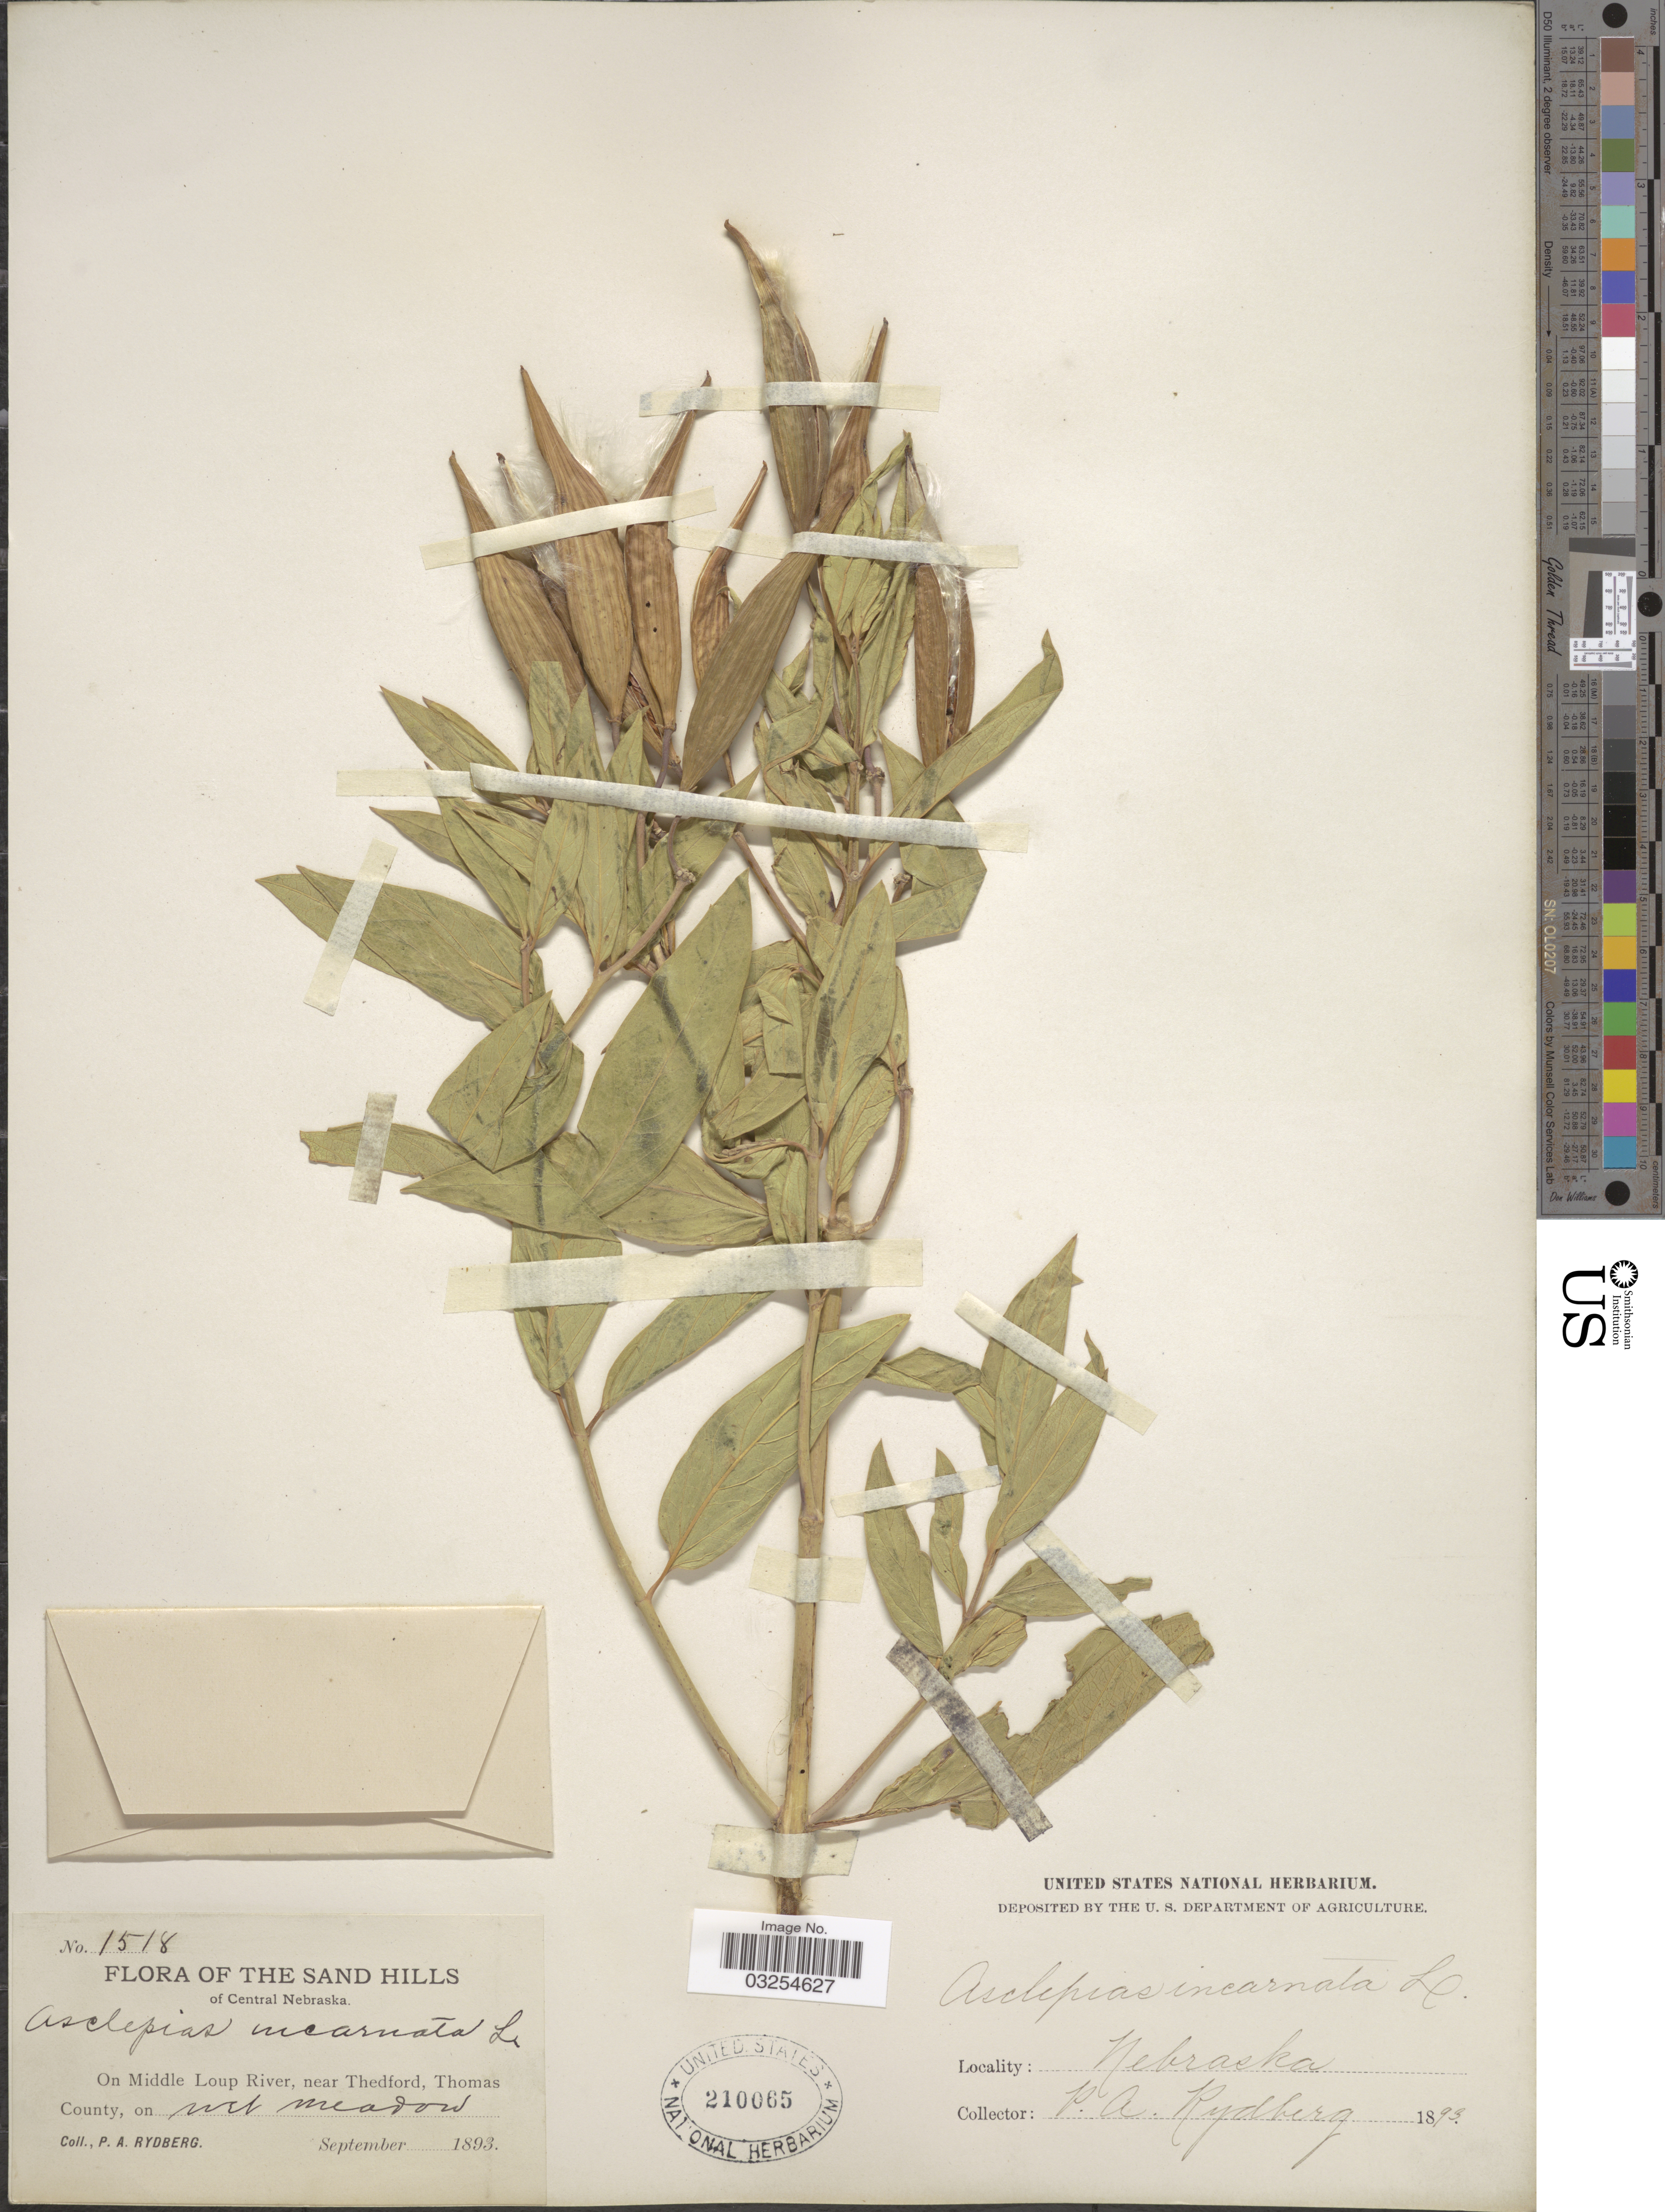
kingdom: Plantae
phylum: Tracheophyta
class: Magnoliopsida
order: Gentianales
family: Apocynaceae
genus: Asclepias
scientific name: Asclepias incarnata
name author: L.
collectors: P. A. Rydberg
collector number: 1518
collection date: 1893-09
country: United States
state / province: Nebraska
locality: The Sand Hills of Central Nebraska. On Middle Loup River, near Thedford, Thomas County, on wet meadow.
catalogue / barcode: US 210065